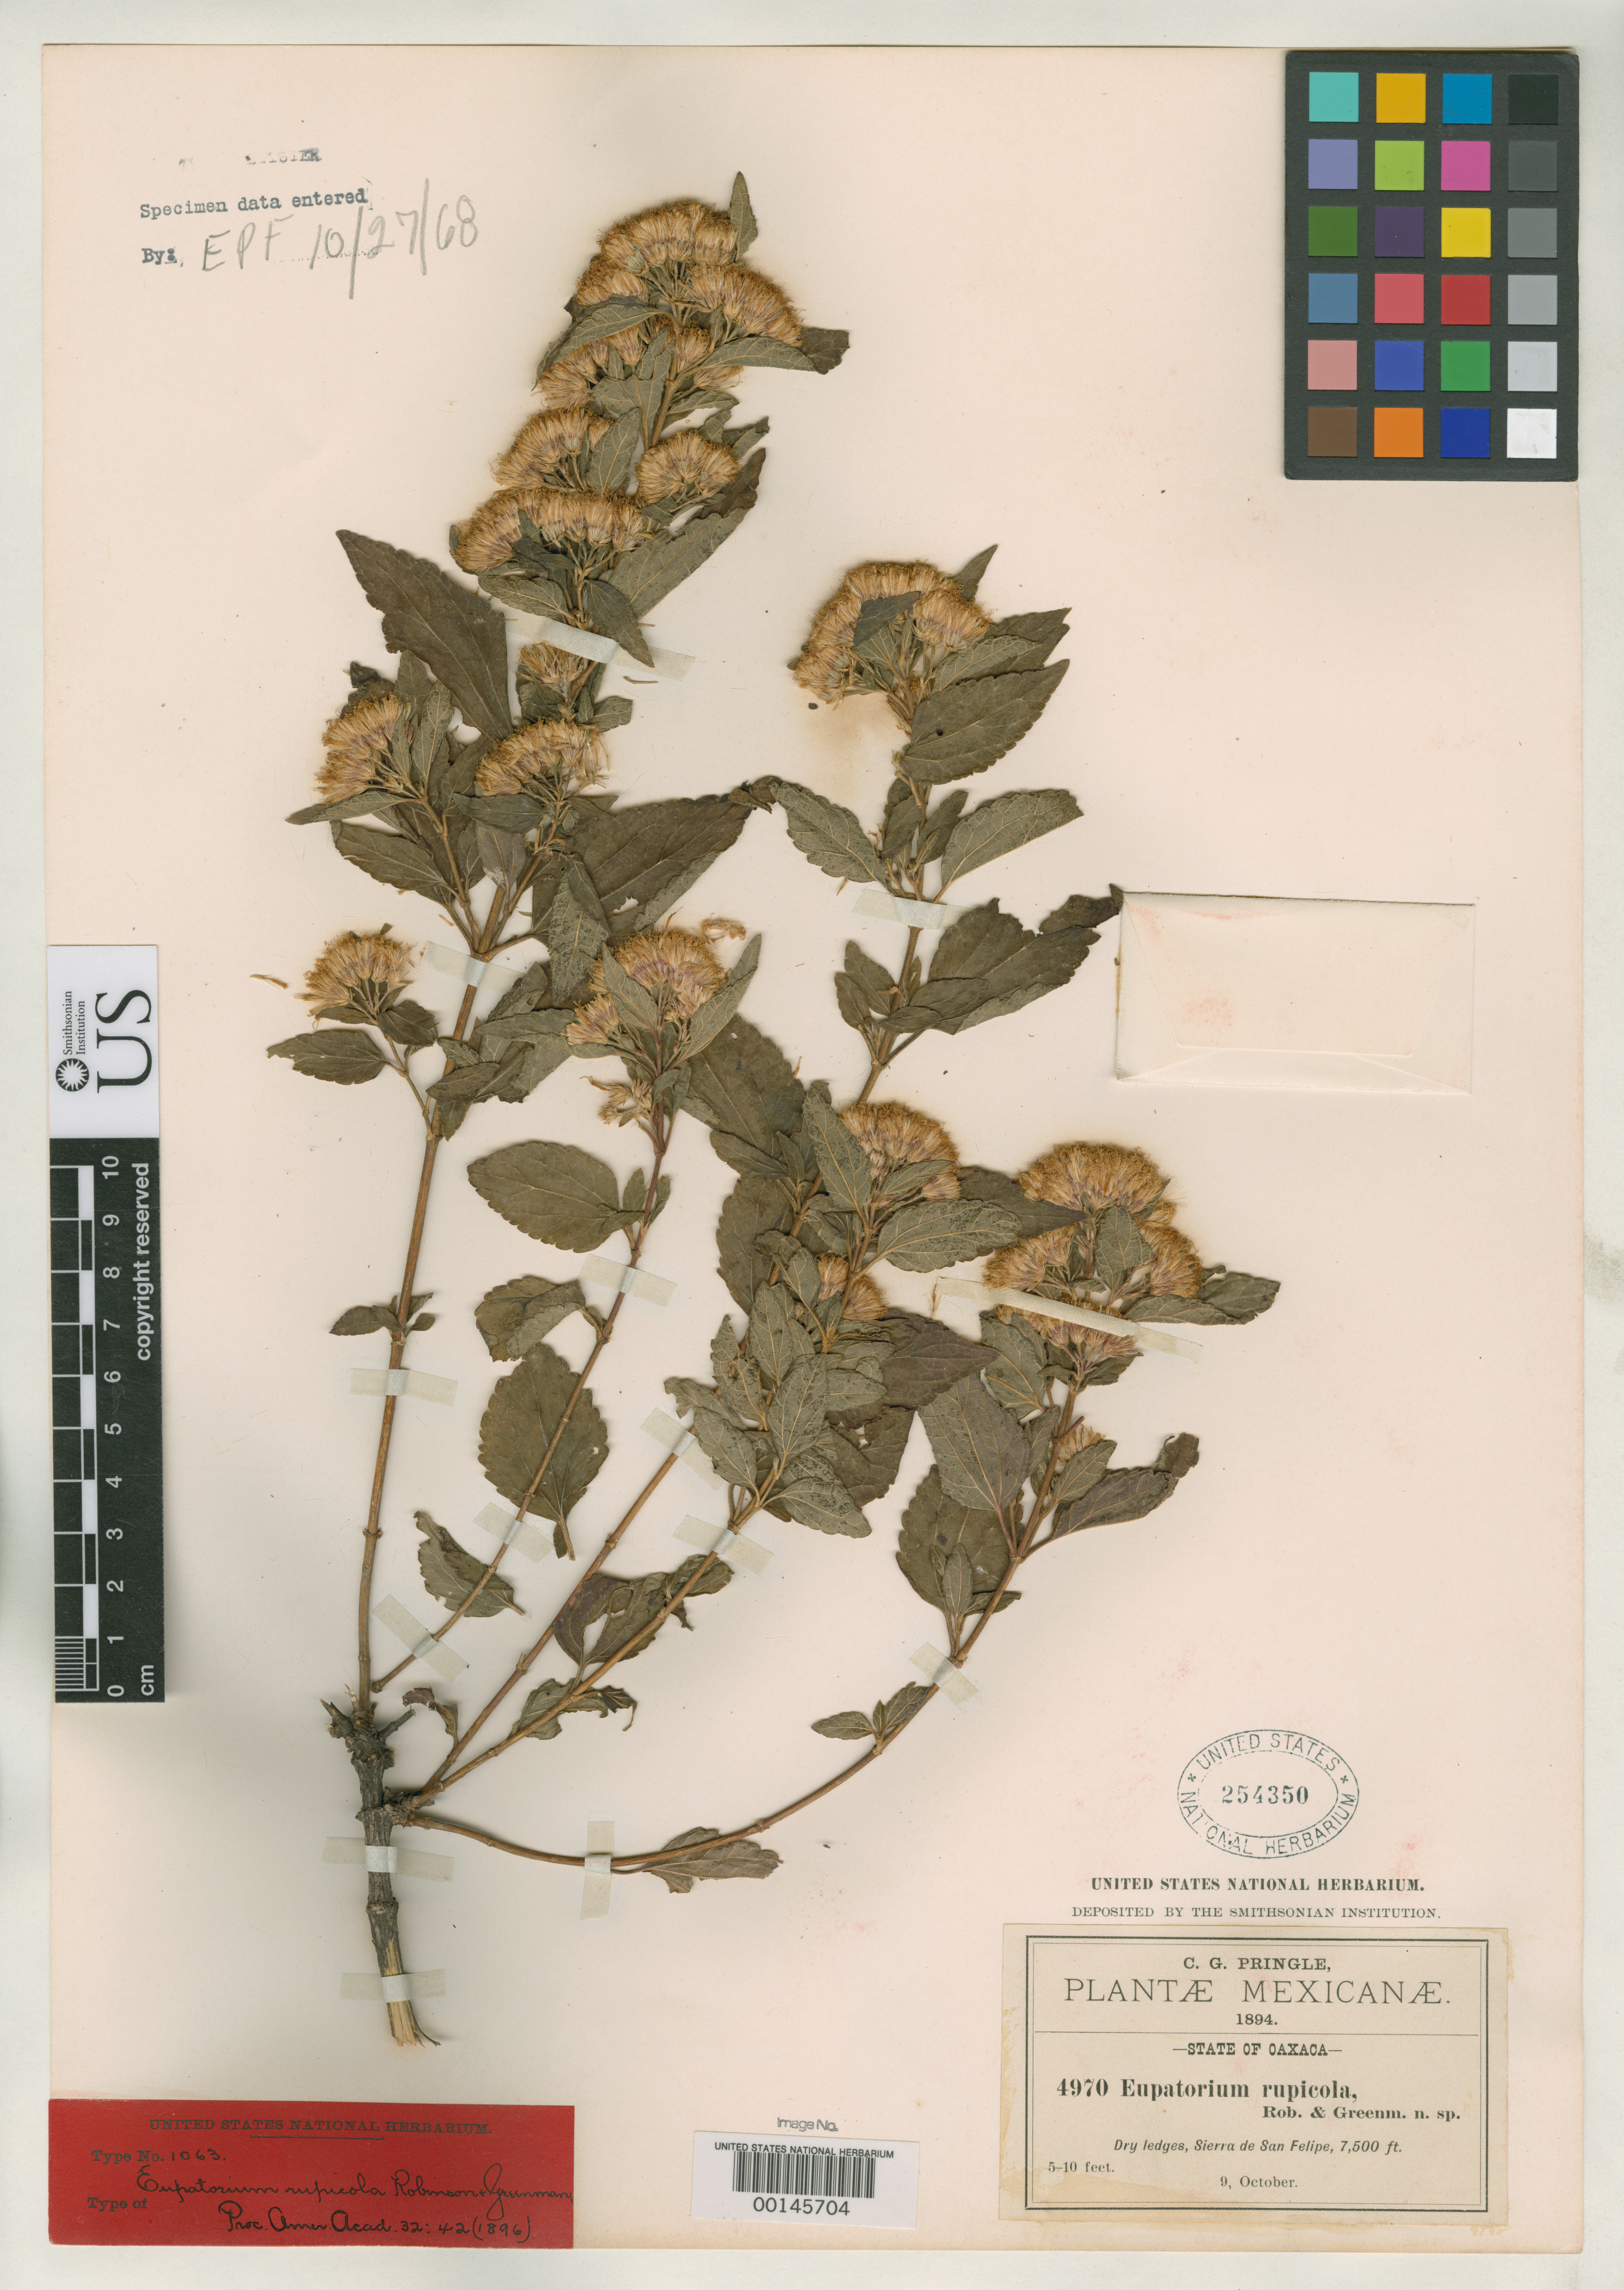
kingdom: Plantae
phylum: Tracheophyta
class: Magnoliopsida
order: Asterales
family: Asteraceae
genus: Eupatorium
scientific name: Eupatorium rupicola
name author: B.L. Rob. & Greenm.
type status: Isotype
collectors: C. G. Pringle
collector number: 4970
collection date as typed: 09 Oct 1894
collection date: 1894-10-09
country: Mexico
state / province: Oaxaca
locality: Sierra de San Felipe.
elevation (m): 2286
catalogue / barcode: US 254350